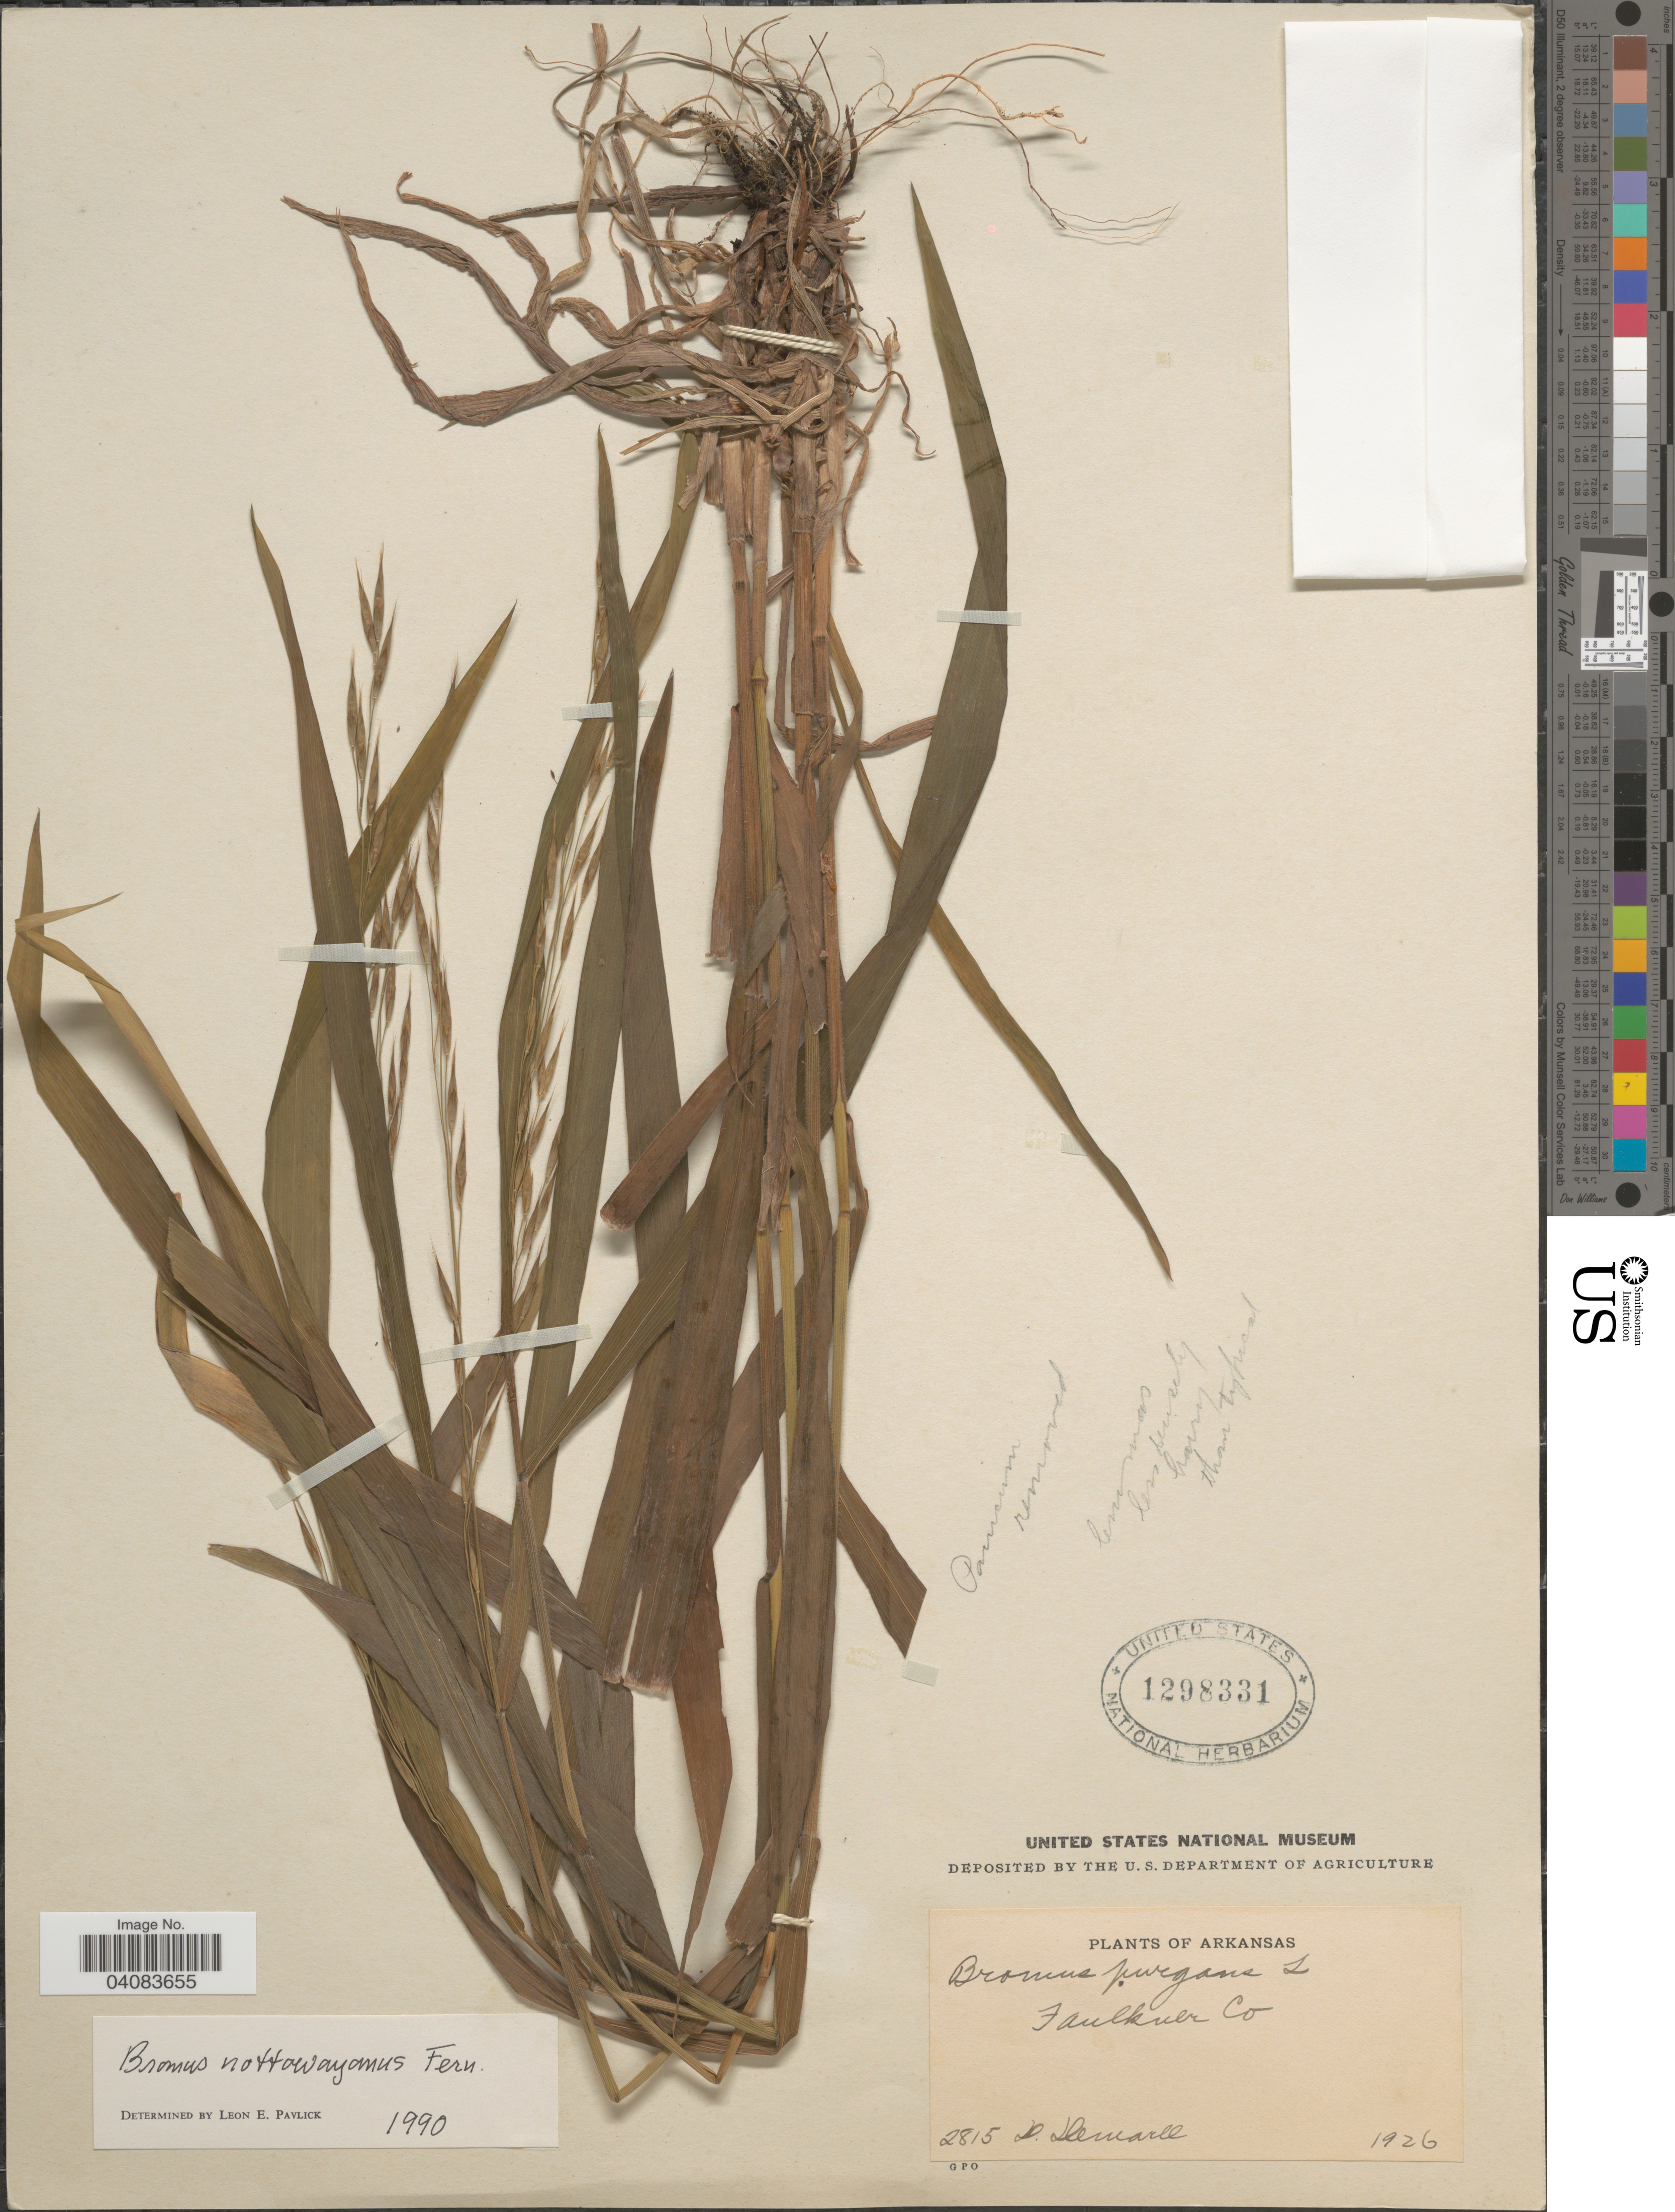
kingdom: Plantae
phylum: Tracheophyta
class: Liliopsida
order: Poales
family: Poaceae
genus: Bromus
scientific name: Bromus nottawayanus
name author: Fernald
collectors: D. Demaree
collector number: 2815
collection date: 1926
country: United States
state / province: Arkansas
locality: Faulkner Co.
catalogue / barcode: US 1298331